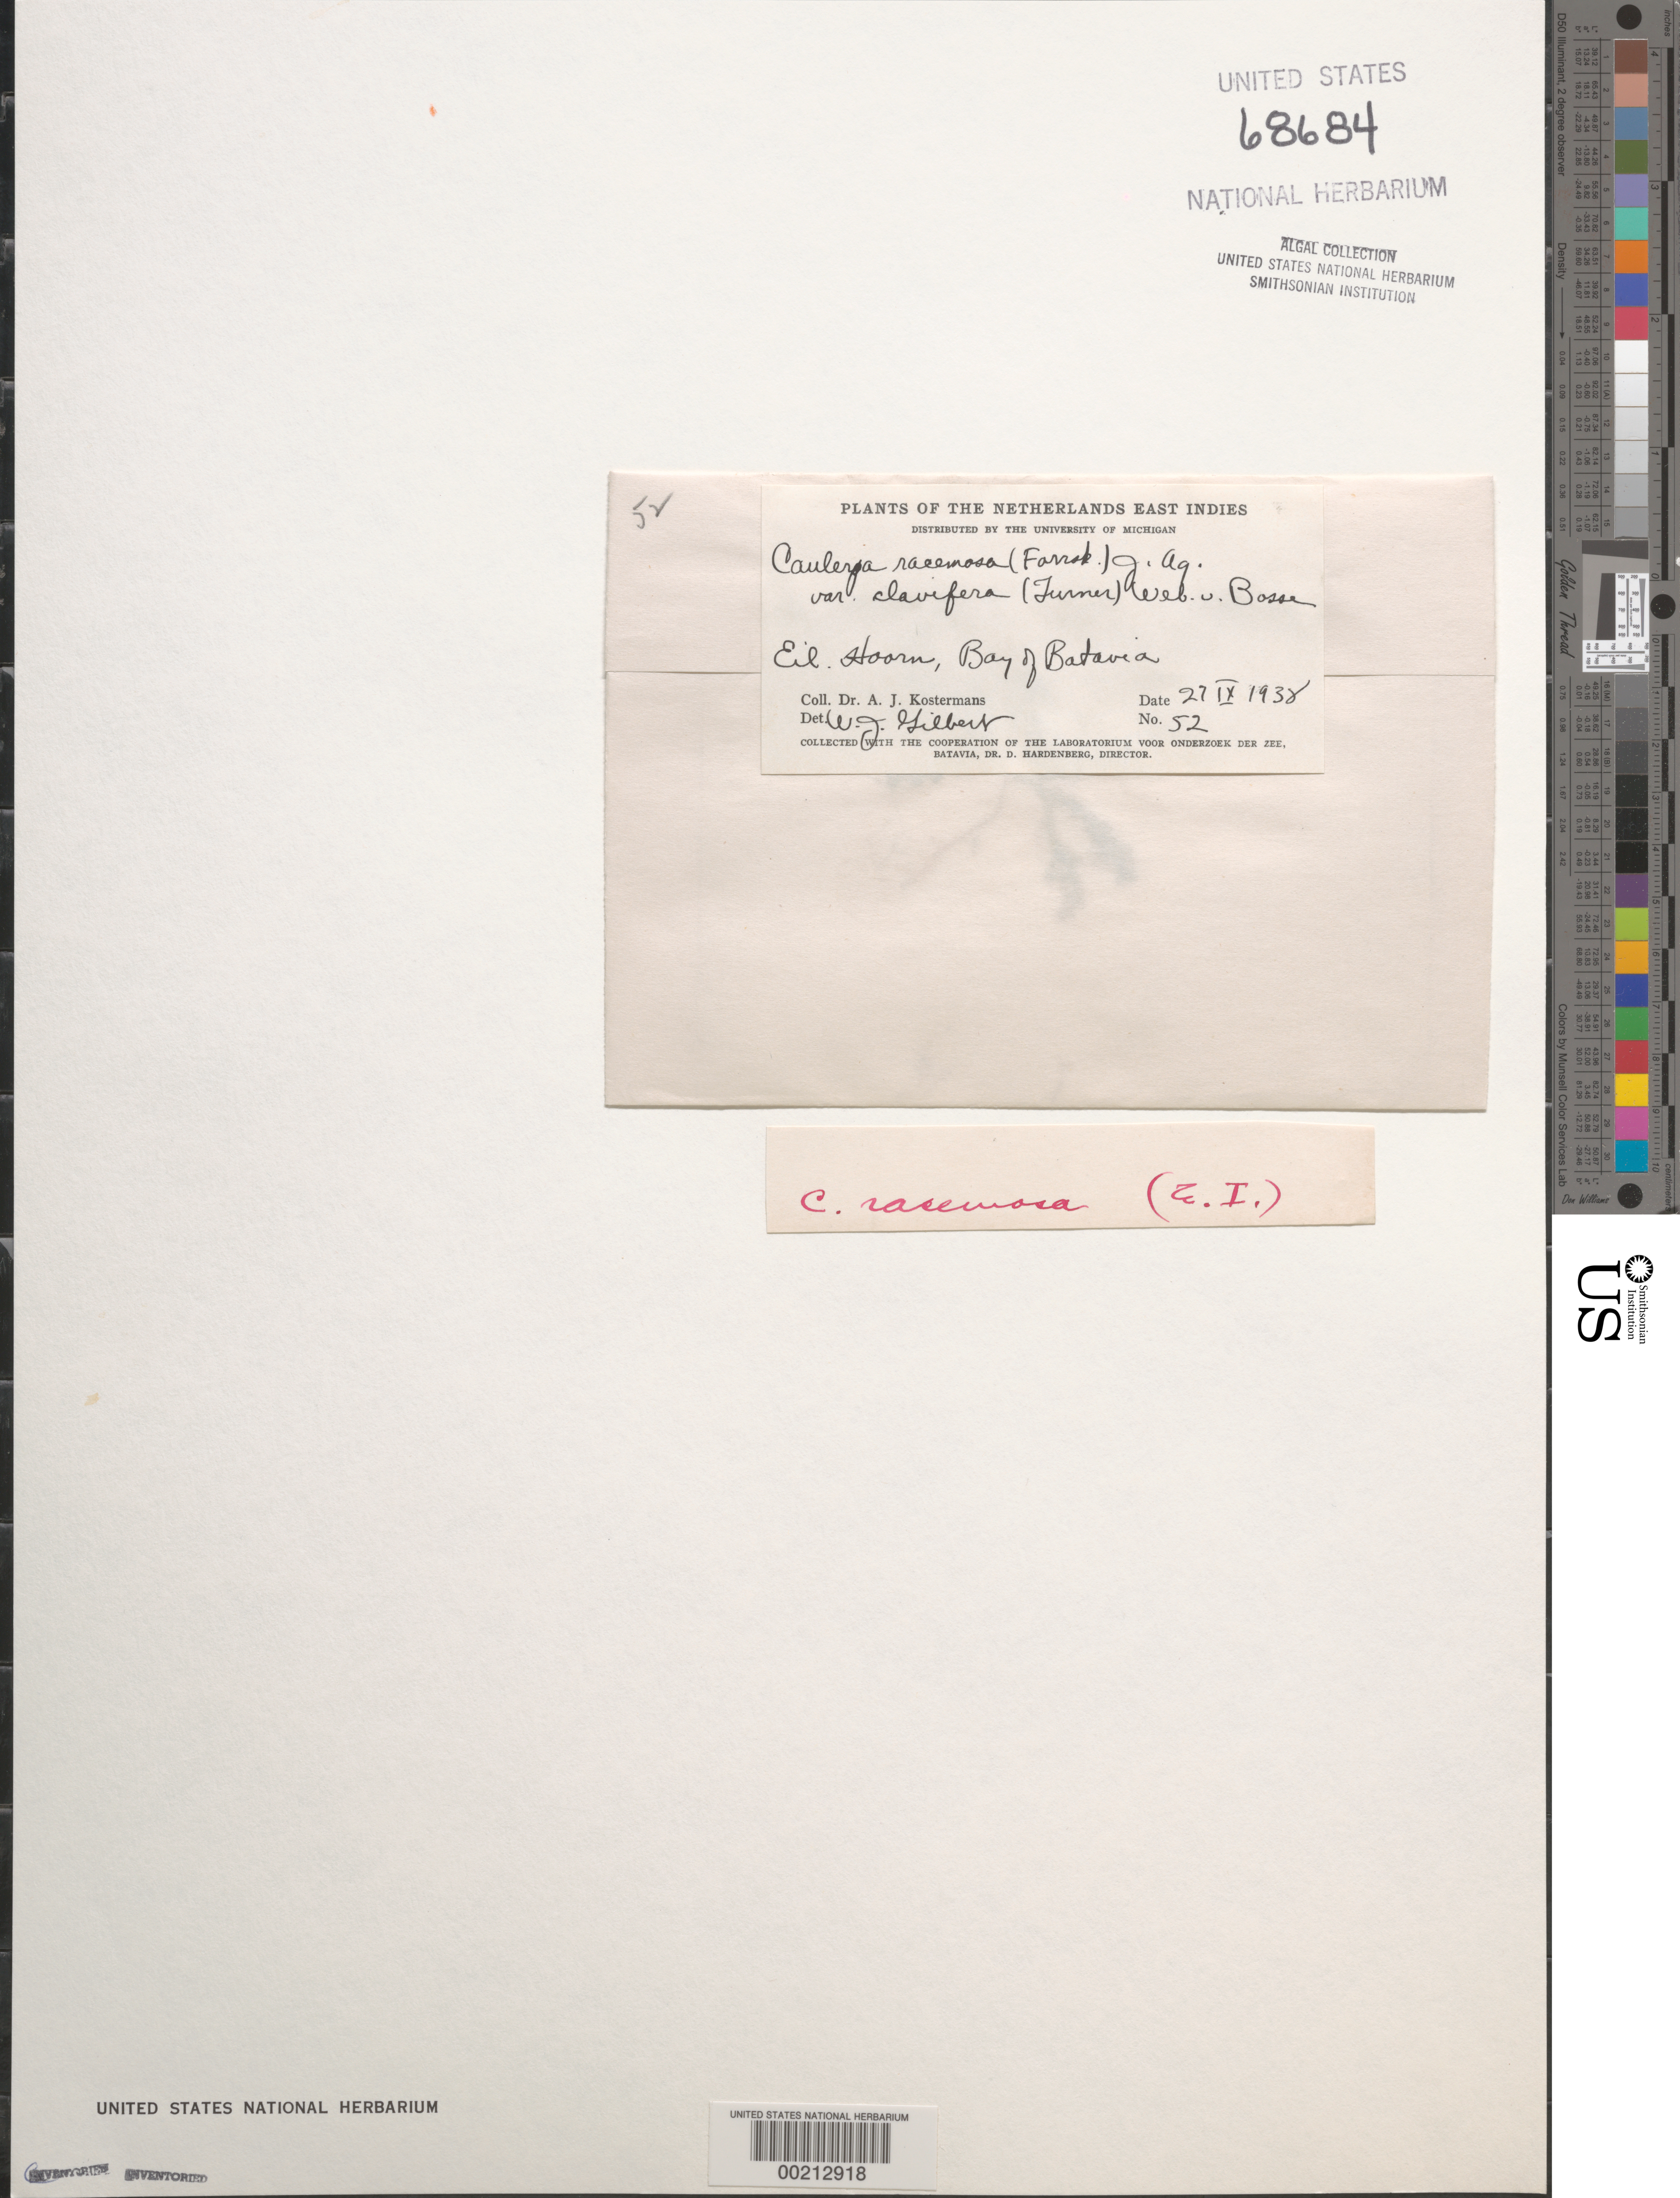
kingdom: Plantae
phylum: Chlorophyta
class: Ulvophyceae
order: Bryopsidales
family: Caulerpaceae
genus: Caulerpa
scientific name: Caulerpa racemosa var. clavifera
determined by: Gilbert, W. J.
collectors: A. J. G. Kostermans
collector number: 52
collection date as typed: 27 Sep 1938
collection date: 1938-09-27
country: Indonesia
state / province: Java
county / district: Jawa Barat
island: Java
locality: Djakarta bay (bay of batavia), eil. hoorn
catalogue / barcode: US 68684